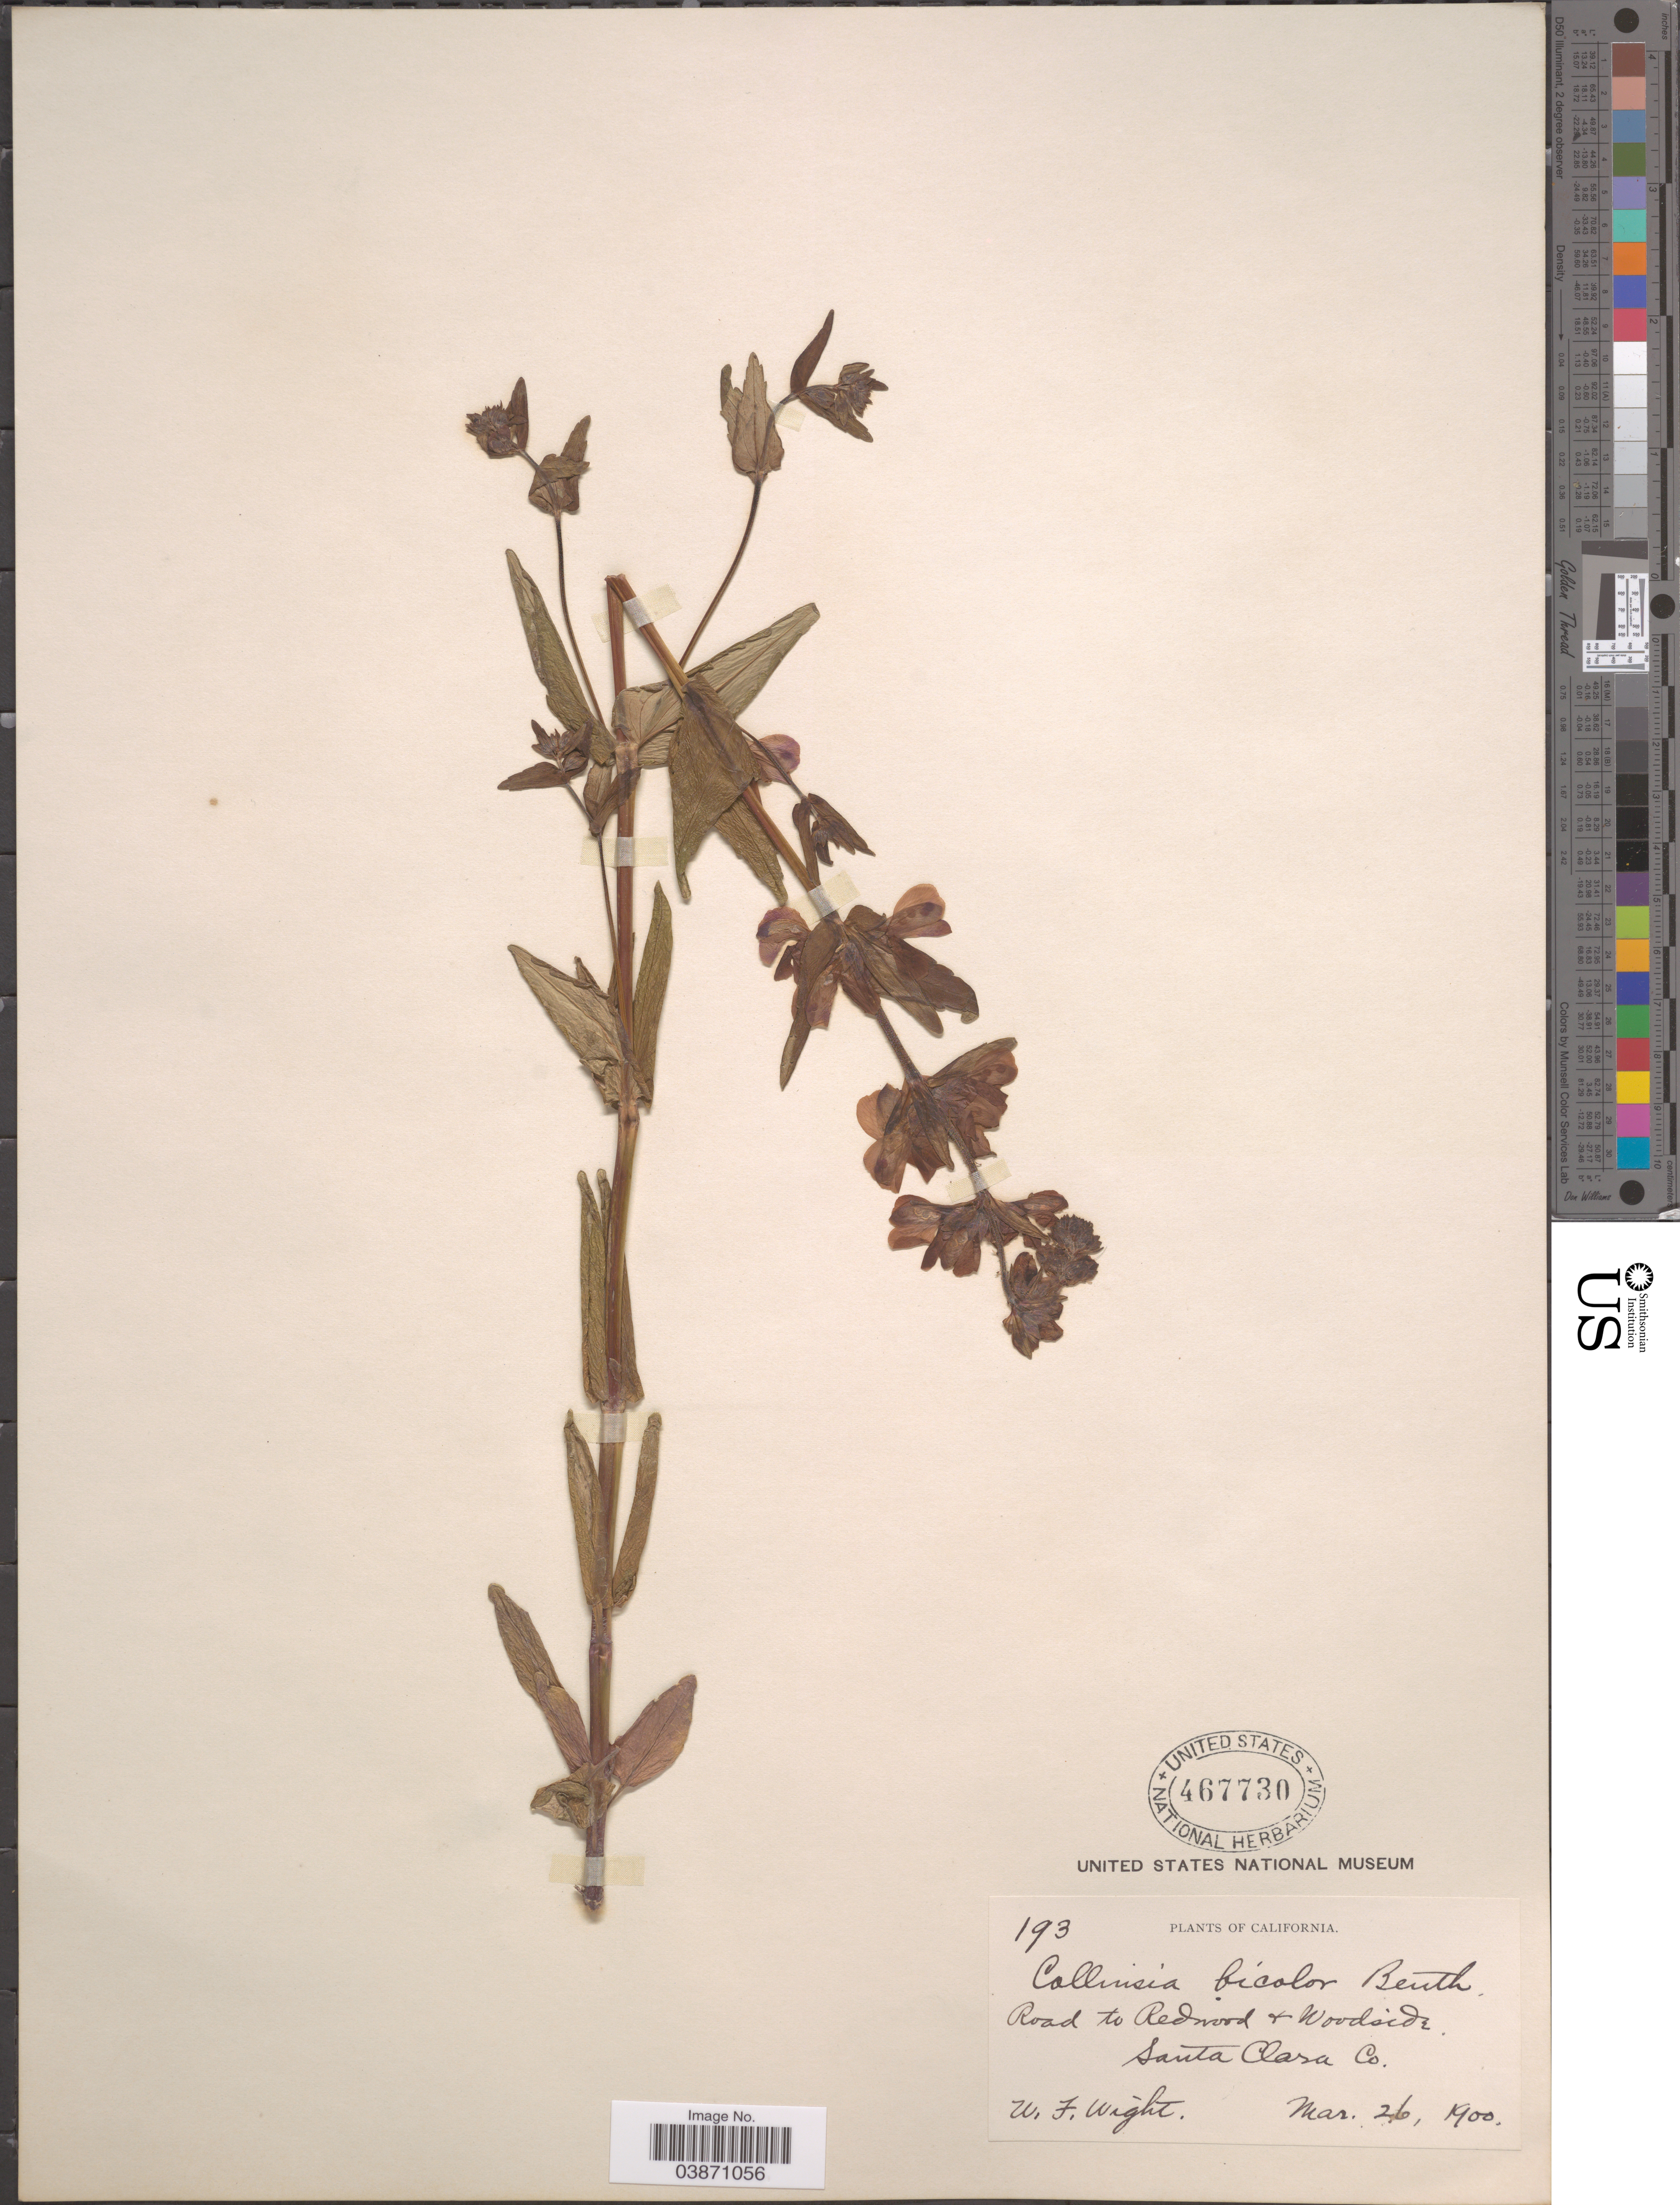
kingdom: Plantae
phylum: Tracheophyta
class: Magnoliopsida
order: Lamiales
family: Plantaginaceae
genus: Collinsia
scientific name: Collinsia bicolor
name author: Raf.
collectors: W. Wight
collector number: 193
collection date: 1900-03-26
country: United States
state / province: California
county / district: Santa Clara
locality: Road to Redwood & Woodside. Santa Clara Co.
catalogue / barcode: US 467730